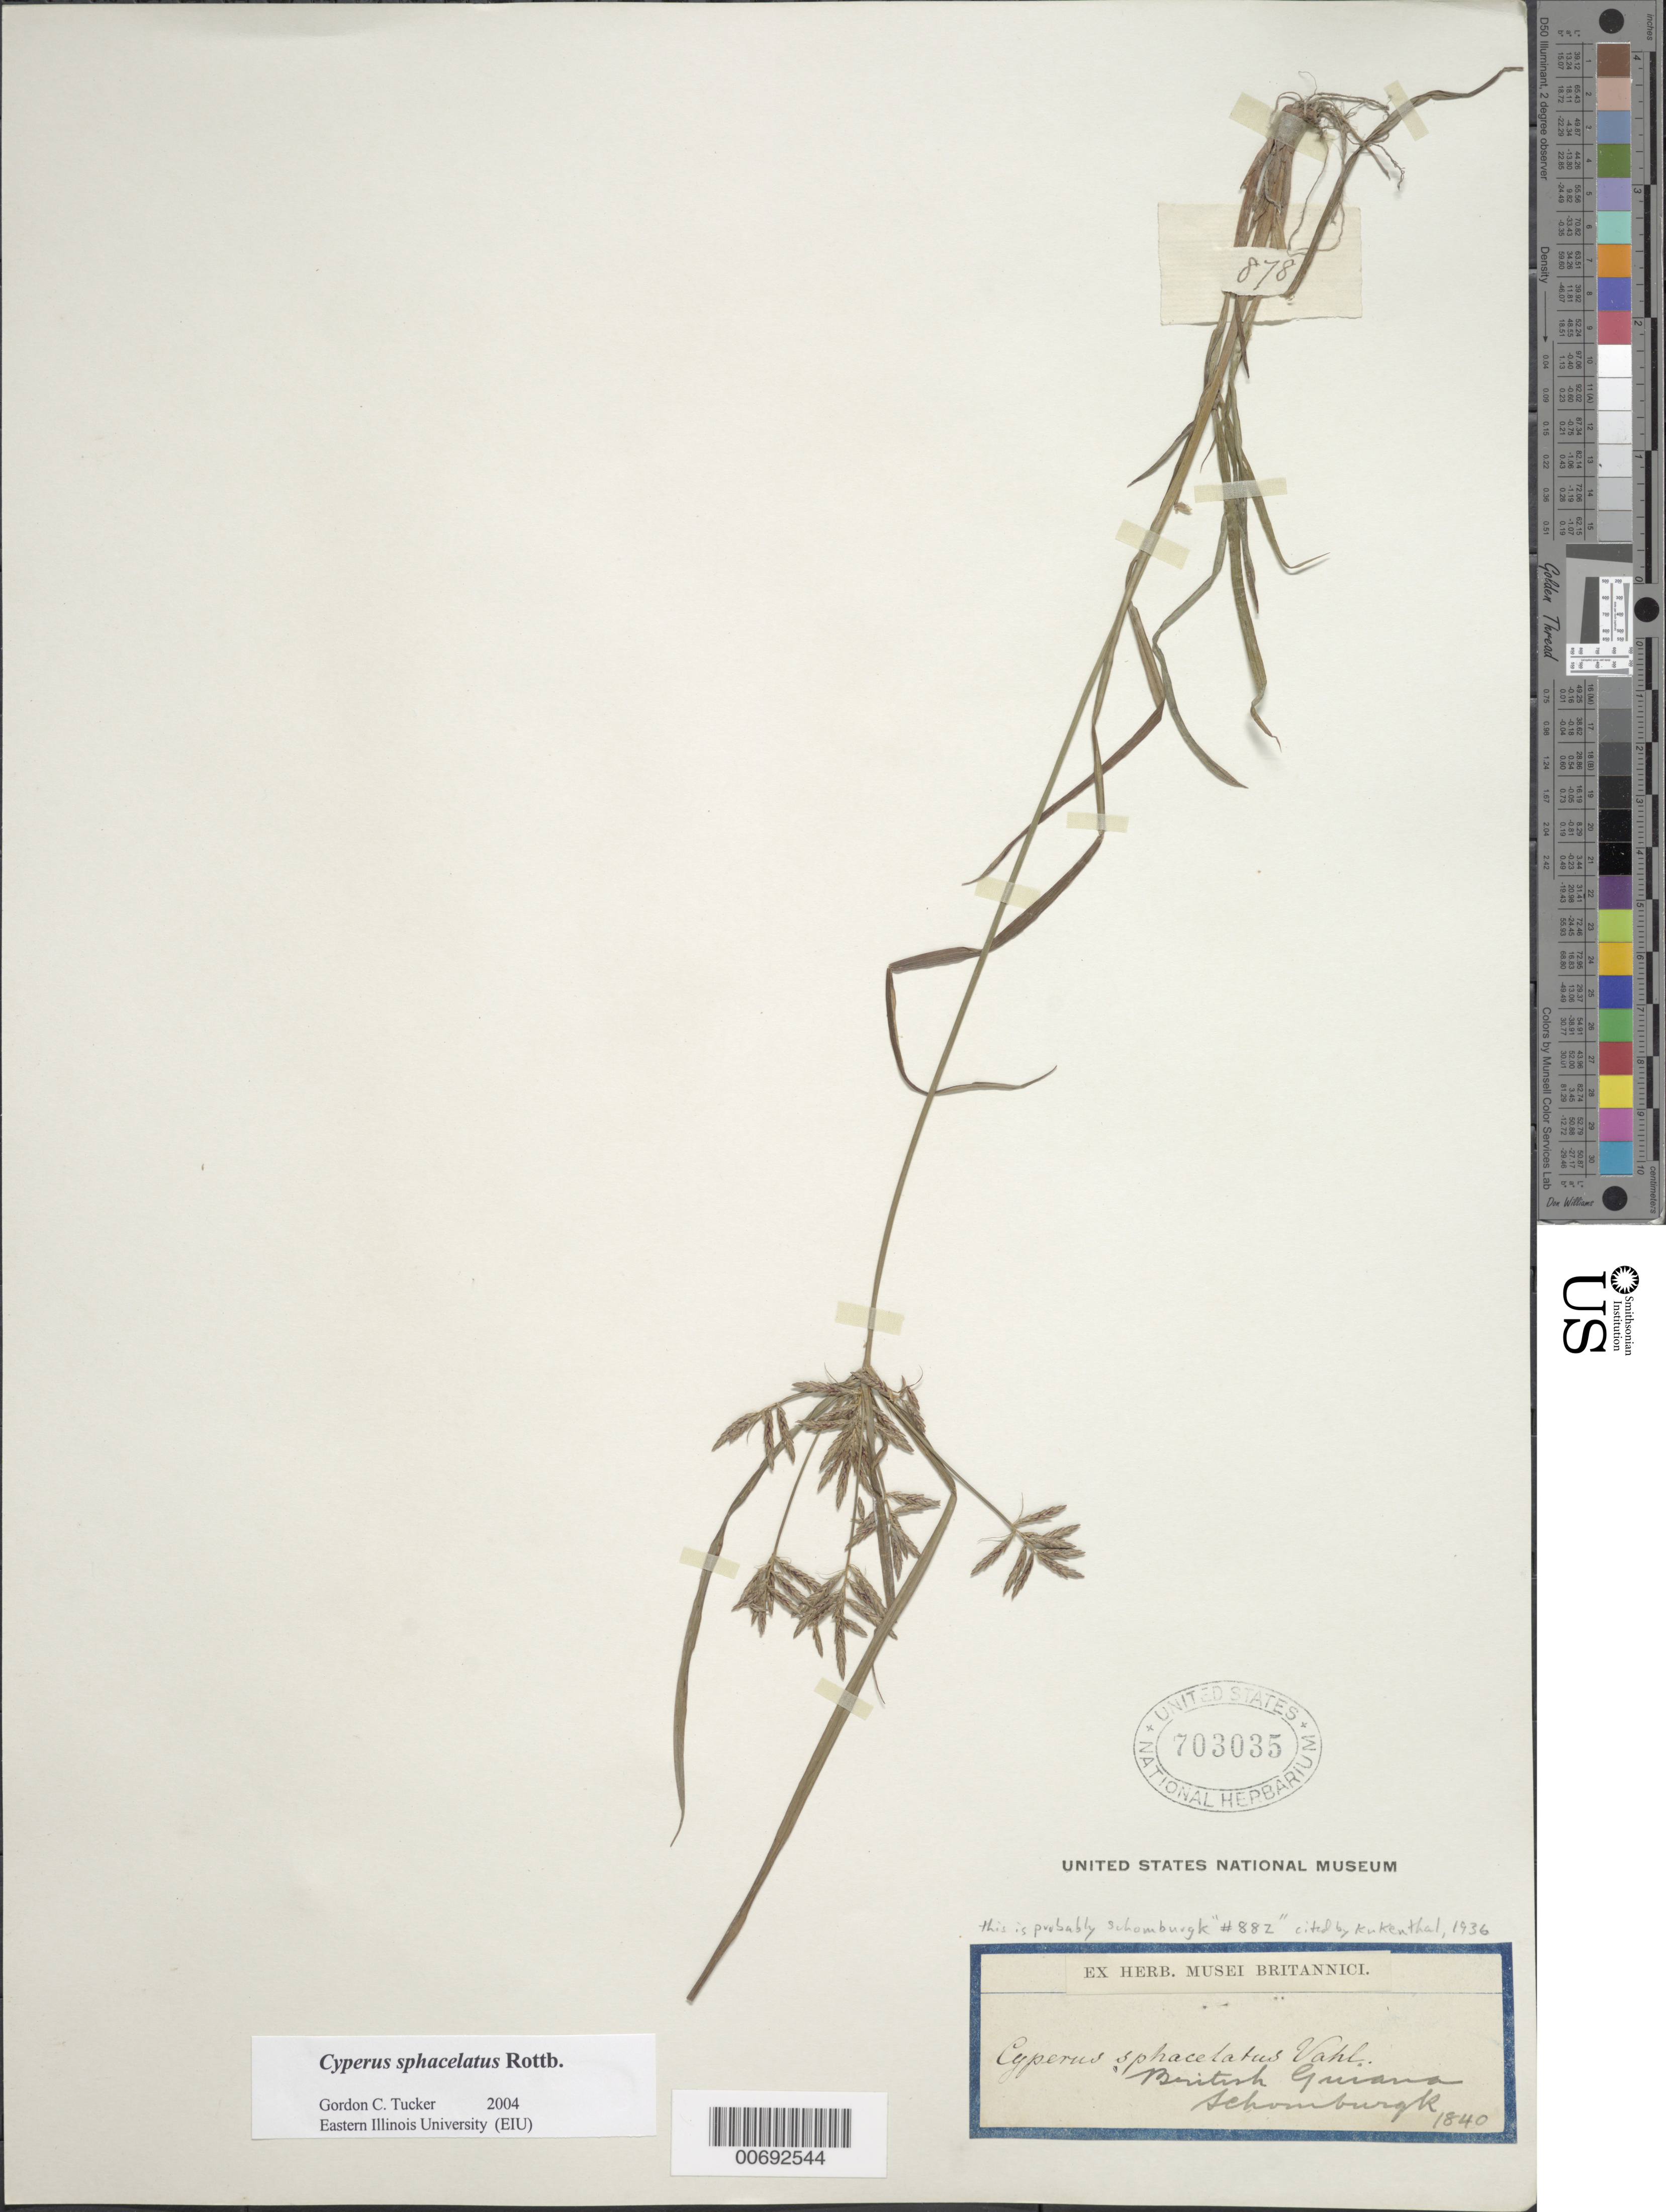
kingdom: Plantae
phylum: Tracheophyta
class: Liliopsida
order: Poales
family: Cyperaceae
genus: Cyperus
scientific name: Cyperus sphacelatus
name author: Rottb.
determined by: Tucker, G. C.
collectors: R. H. Schomburgk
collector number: I 878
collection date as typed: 1840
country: Guyana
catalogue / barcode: US 703035